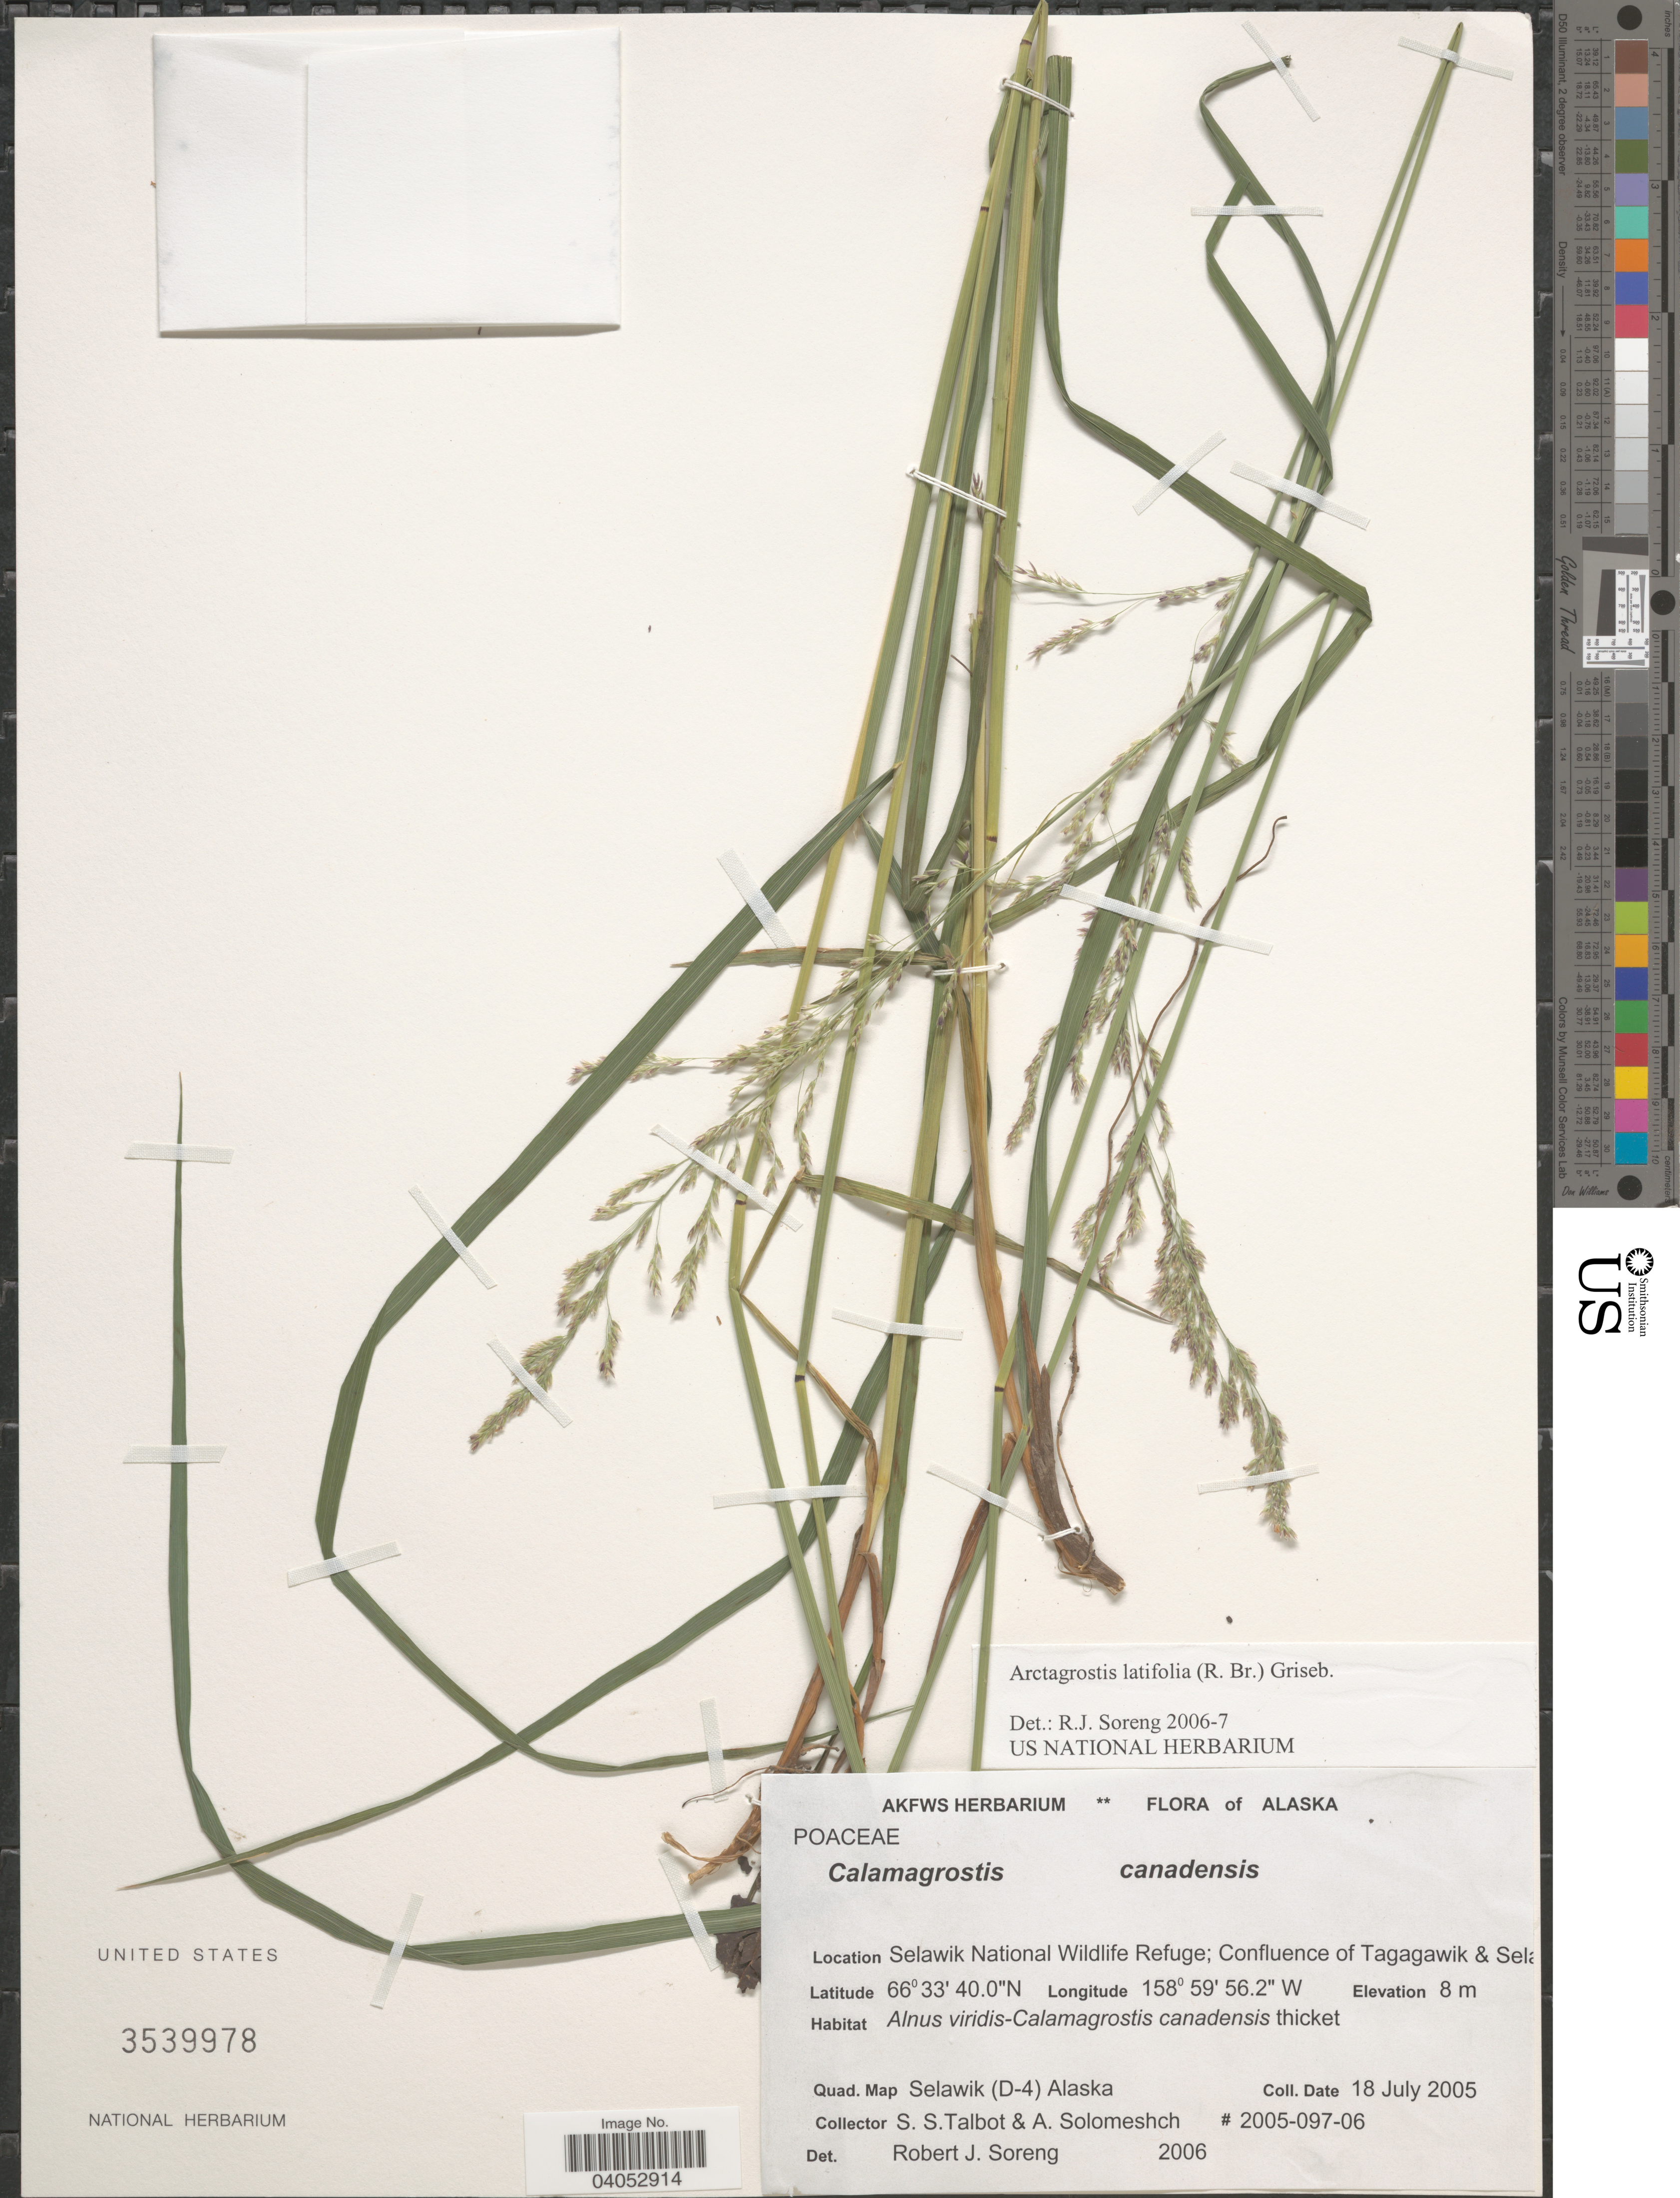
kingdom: Plantae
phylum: Tracheophyta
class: Liliopsida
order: Poales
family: Poaceae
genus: Arctagrostis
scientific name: Arctagrostis latifolia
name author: (R. Br.) Griseb.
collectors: S. S. Talbot & A. Solomeshch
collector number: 2005-097-06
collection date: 2005-07-18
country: United States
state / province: Alaska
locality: Selawik National Wildlife Refuge; Confluence of Tagagawik & Sela. Quad. Map Selawik (D-4).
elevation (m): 8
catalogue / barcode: US 3539978